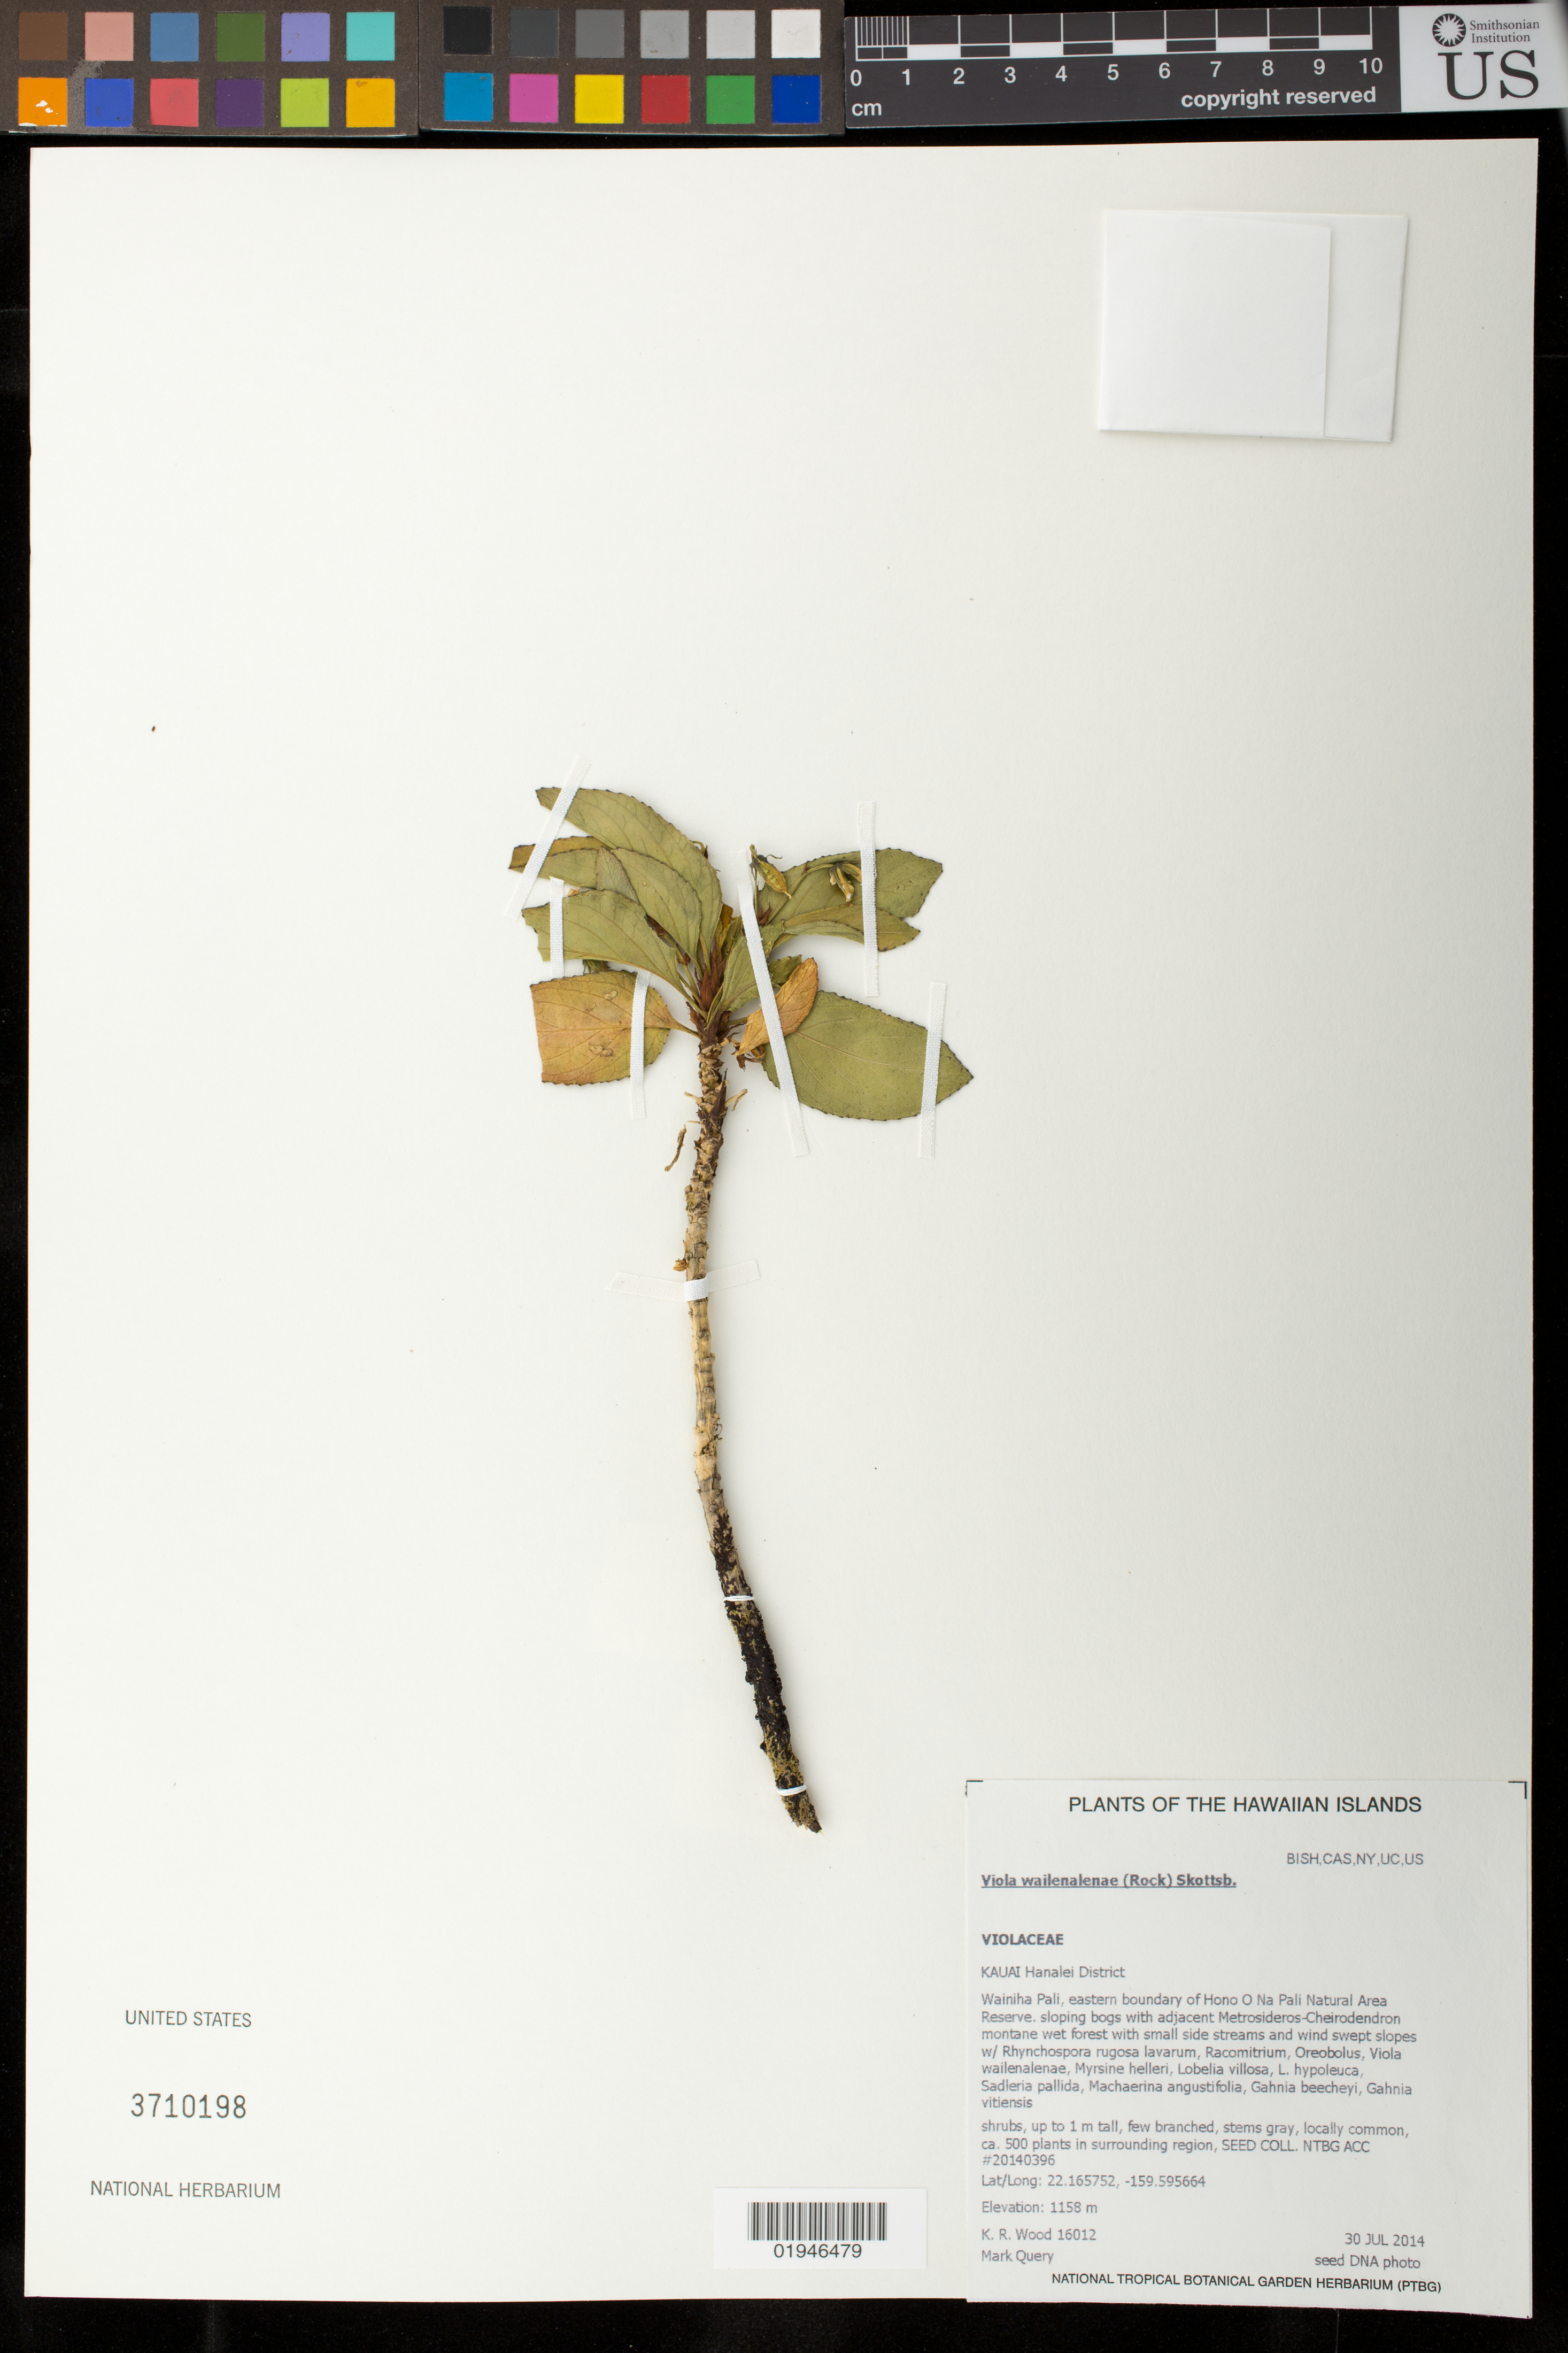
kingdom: Plantae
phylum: Tracheophyta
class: Magnoliopsida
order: Malpighiales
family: Violaceae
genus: Viola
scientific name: Viola wailenalenae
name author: (Rock) Skottsb.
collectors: K. R. Wood & M. Query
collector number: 16012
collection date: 2014-07-30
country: United States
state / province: Hawaii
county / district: Kauai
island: Kaua'i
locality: Hanalei District, Wainiha Pali, eastern boundary of Hono O Na Pali Natural Area Reserve, sloping bogs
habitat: Montane wet forest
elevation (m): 1158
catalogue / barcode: US 3710198